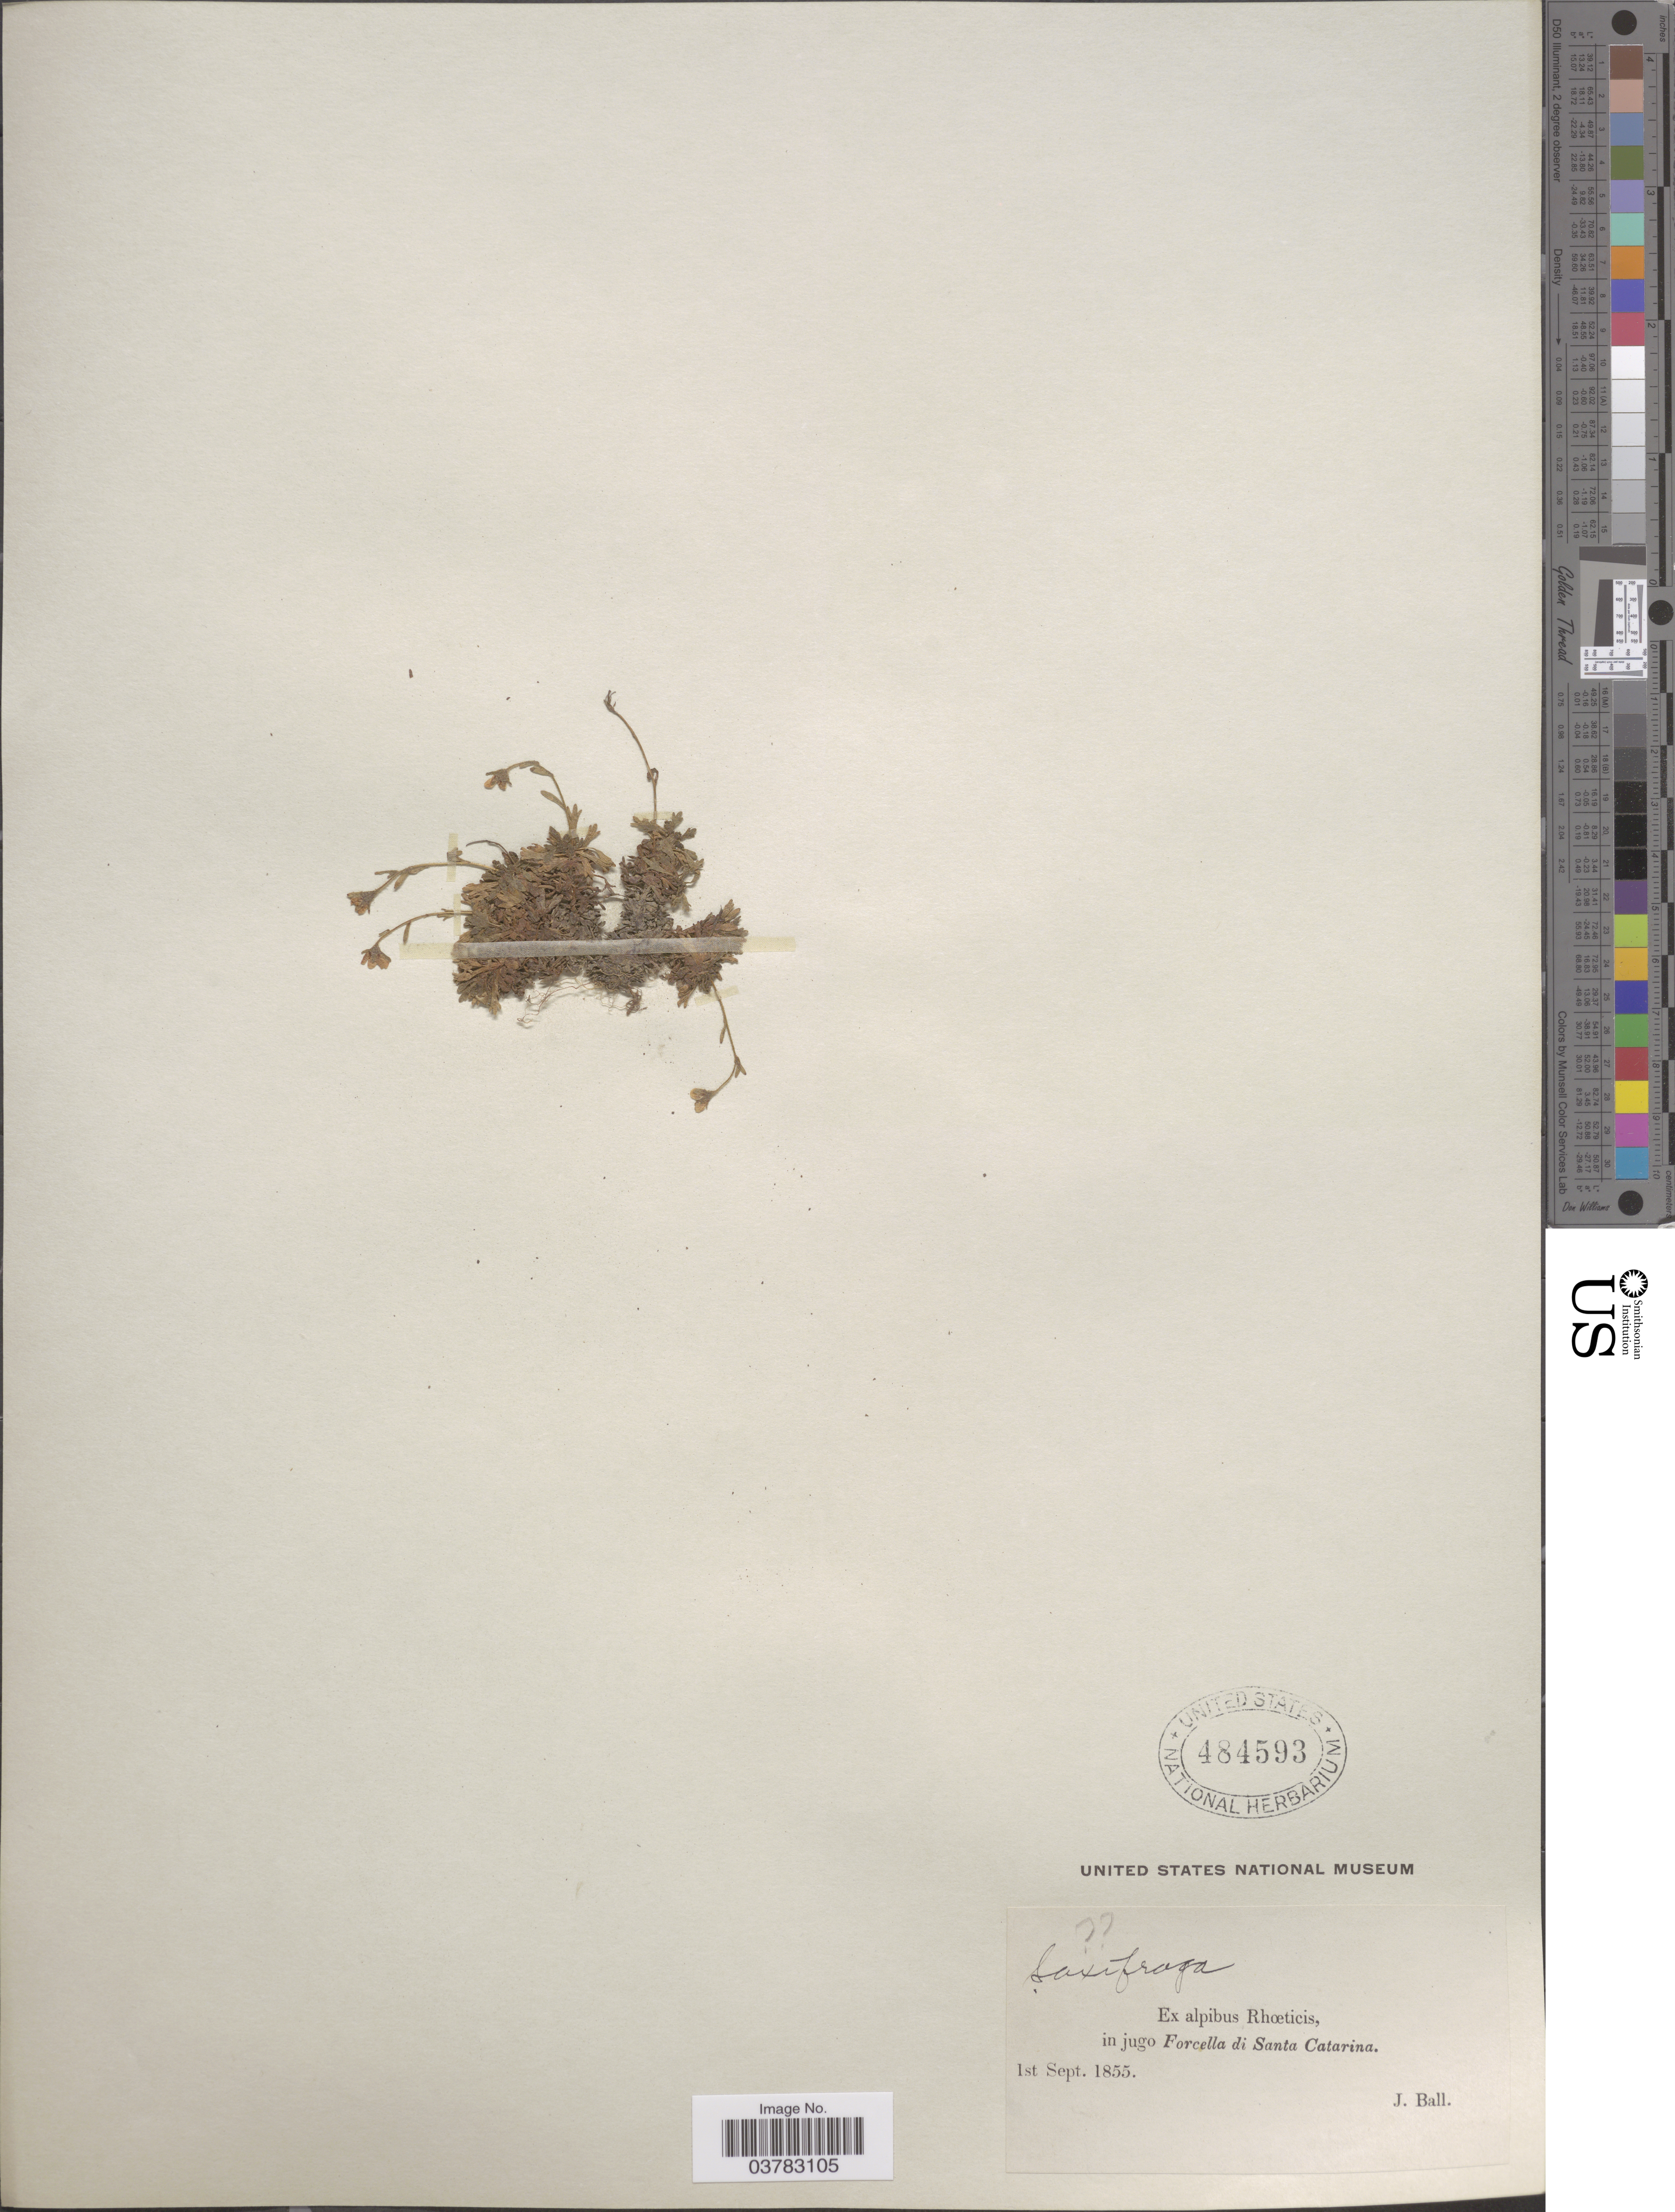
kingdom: Plantae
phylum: Tracheophyta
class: Magnoliopsida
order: Saxifragales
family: Saxifragaceae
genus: Saxifraga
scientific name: Saxifraga sp.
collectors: J. Ball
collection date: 1855-09-01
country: Italy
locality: Ex alpibus Rhœticis, in jugo Forcella di Santa Catarina.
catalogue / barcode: US 484593